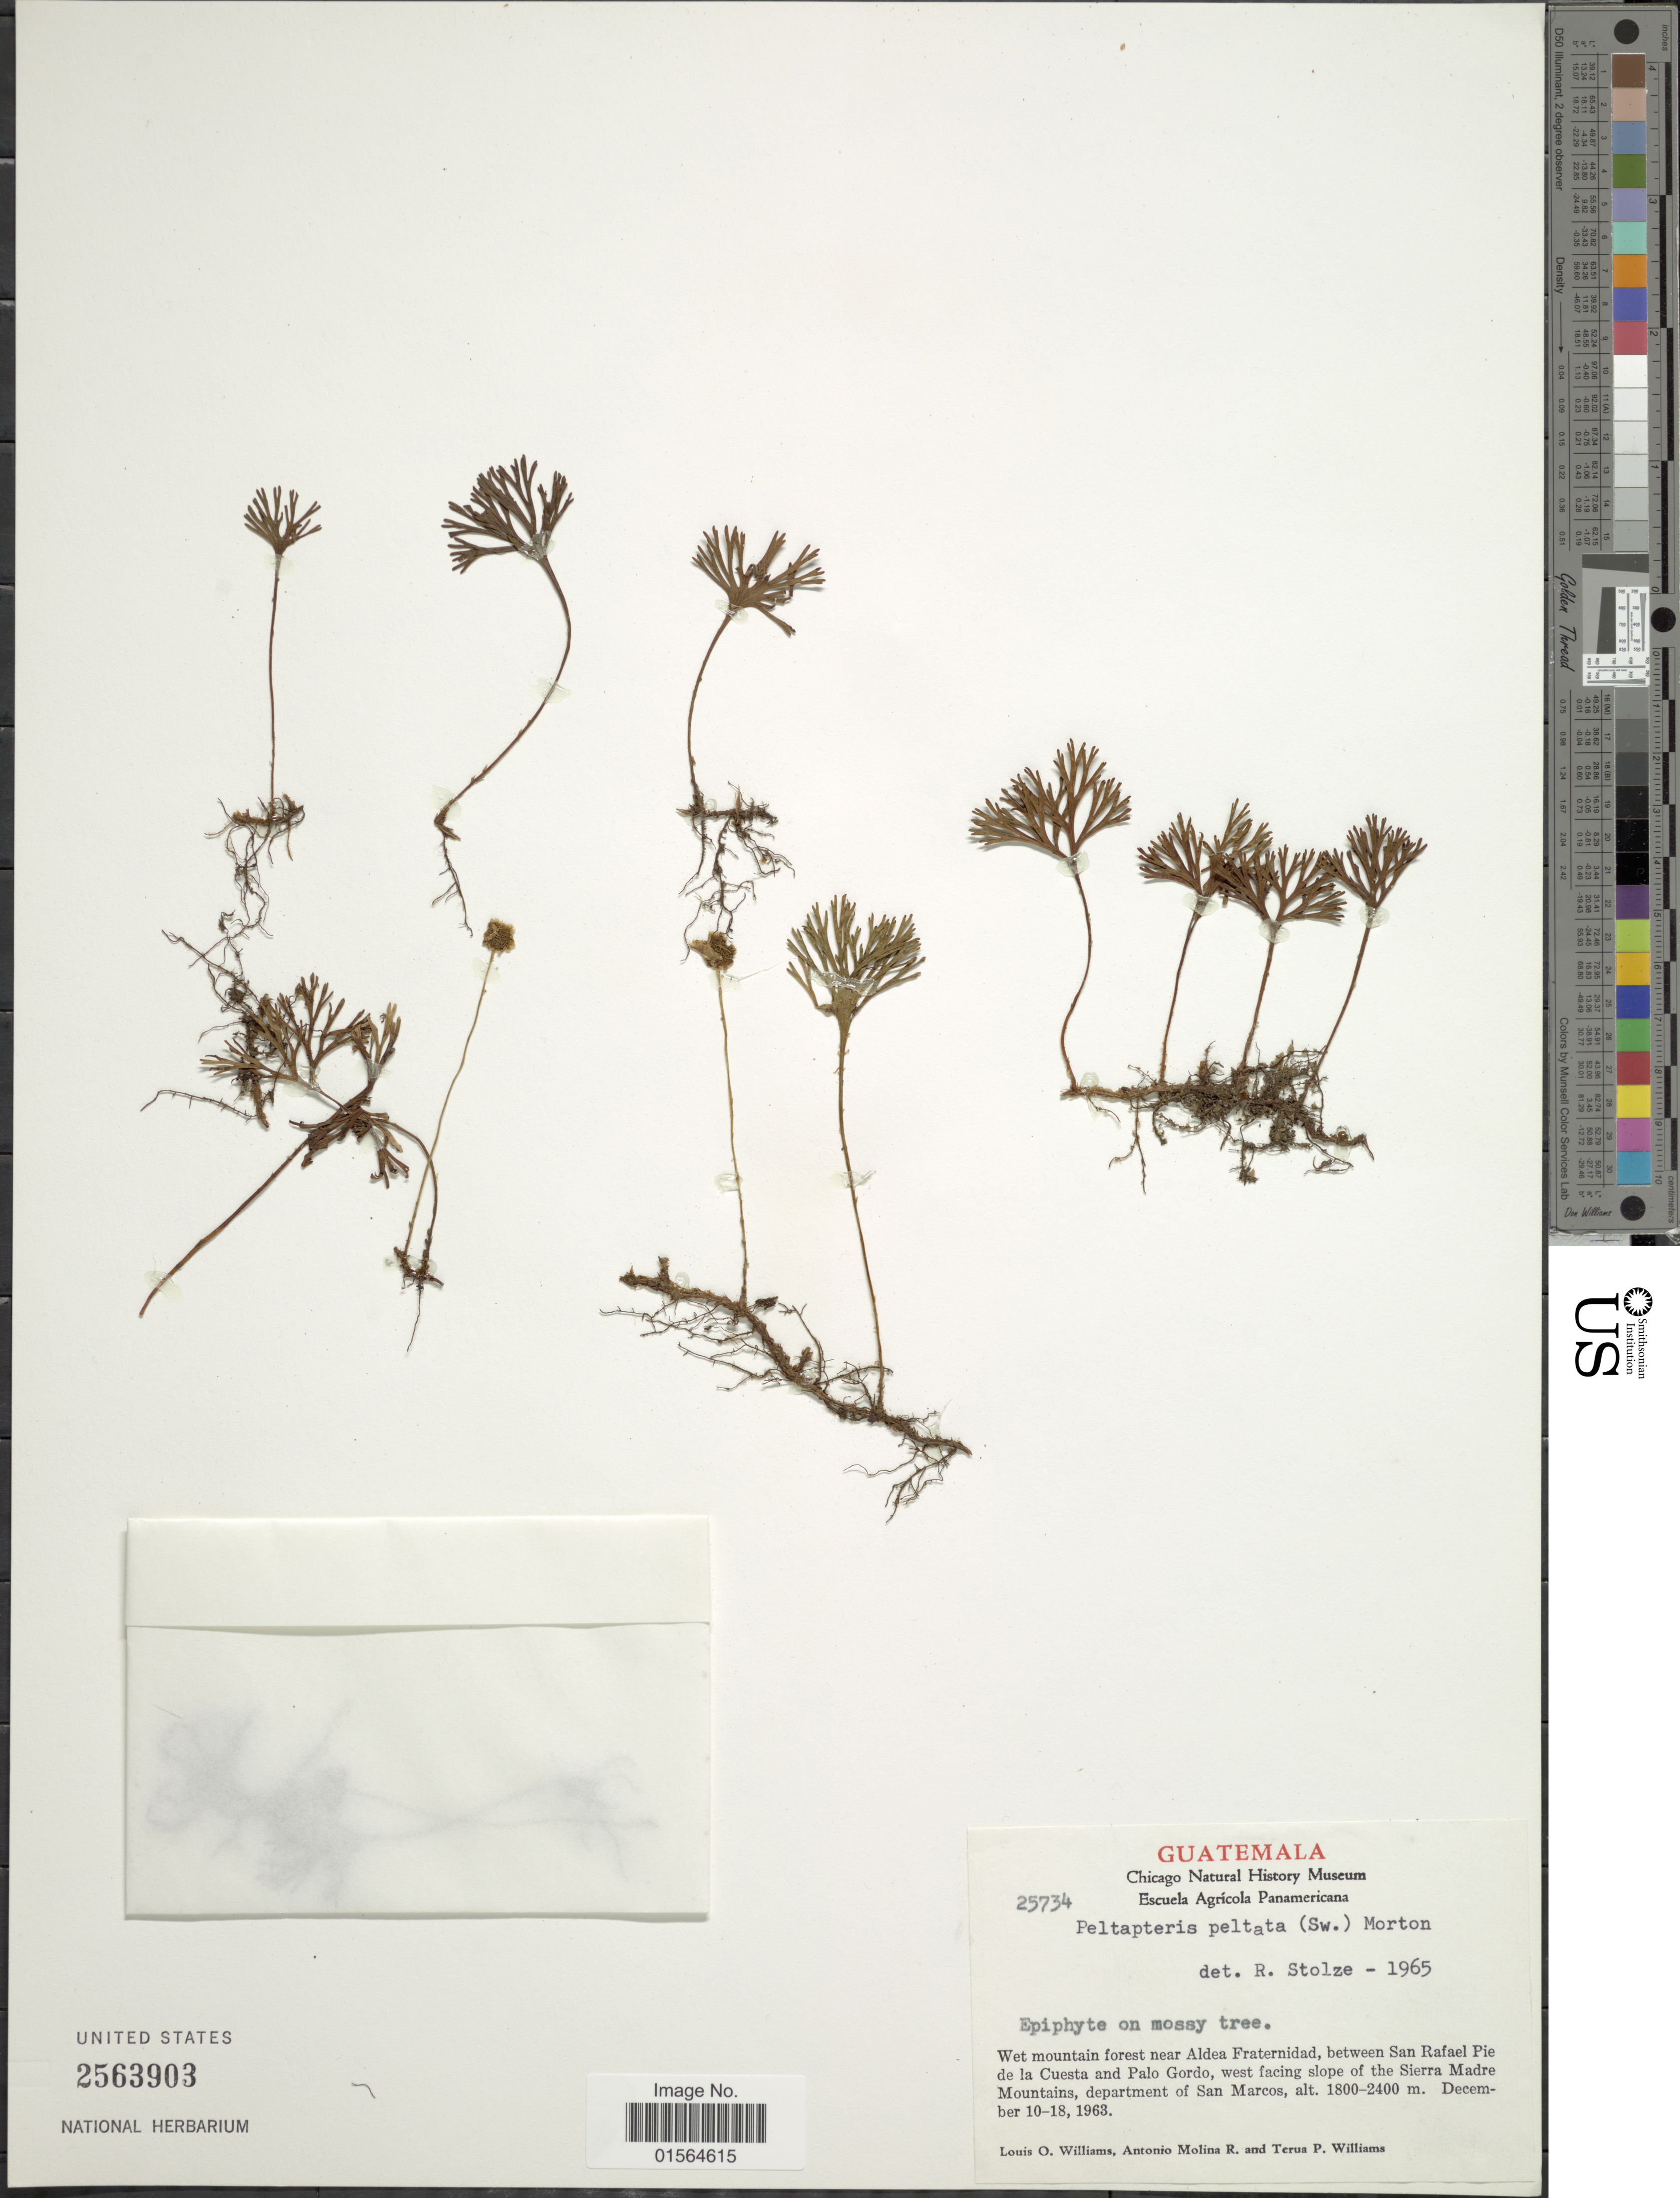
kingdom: Plantae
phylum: Tracheophyta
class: Polypodiopsida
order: Polypodiales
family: Dryopteridaceae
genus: Elaphoglossum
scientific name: Elaphoglossum peltatum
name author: (Sw.) Urb.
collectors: L. O. Williams, A. Molina R. & T. P. Williams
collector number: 25734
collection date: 1963-12-10/1963-12-18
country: Guatemala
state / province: San Marcos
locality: Wet mountain forest near Aldea Fraternidad, between San Rafael Pie de la Cuesta and Palo Gordo, west facing slope of the Sierra Madre Mountains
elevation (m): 1800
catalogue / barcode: US 2563903